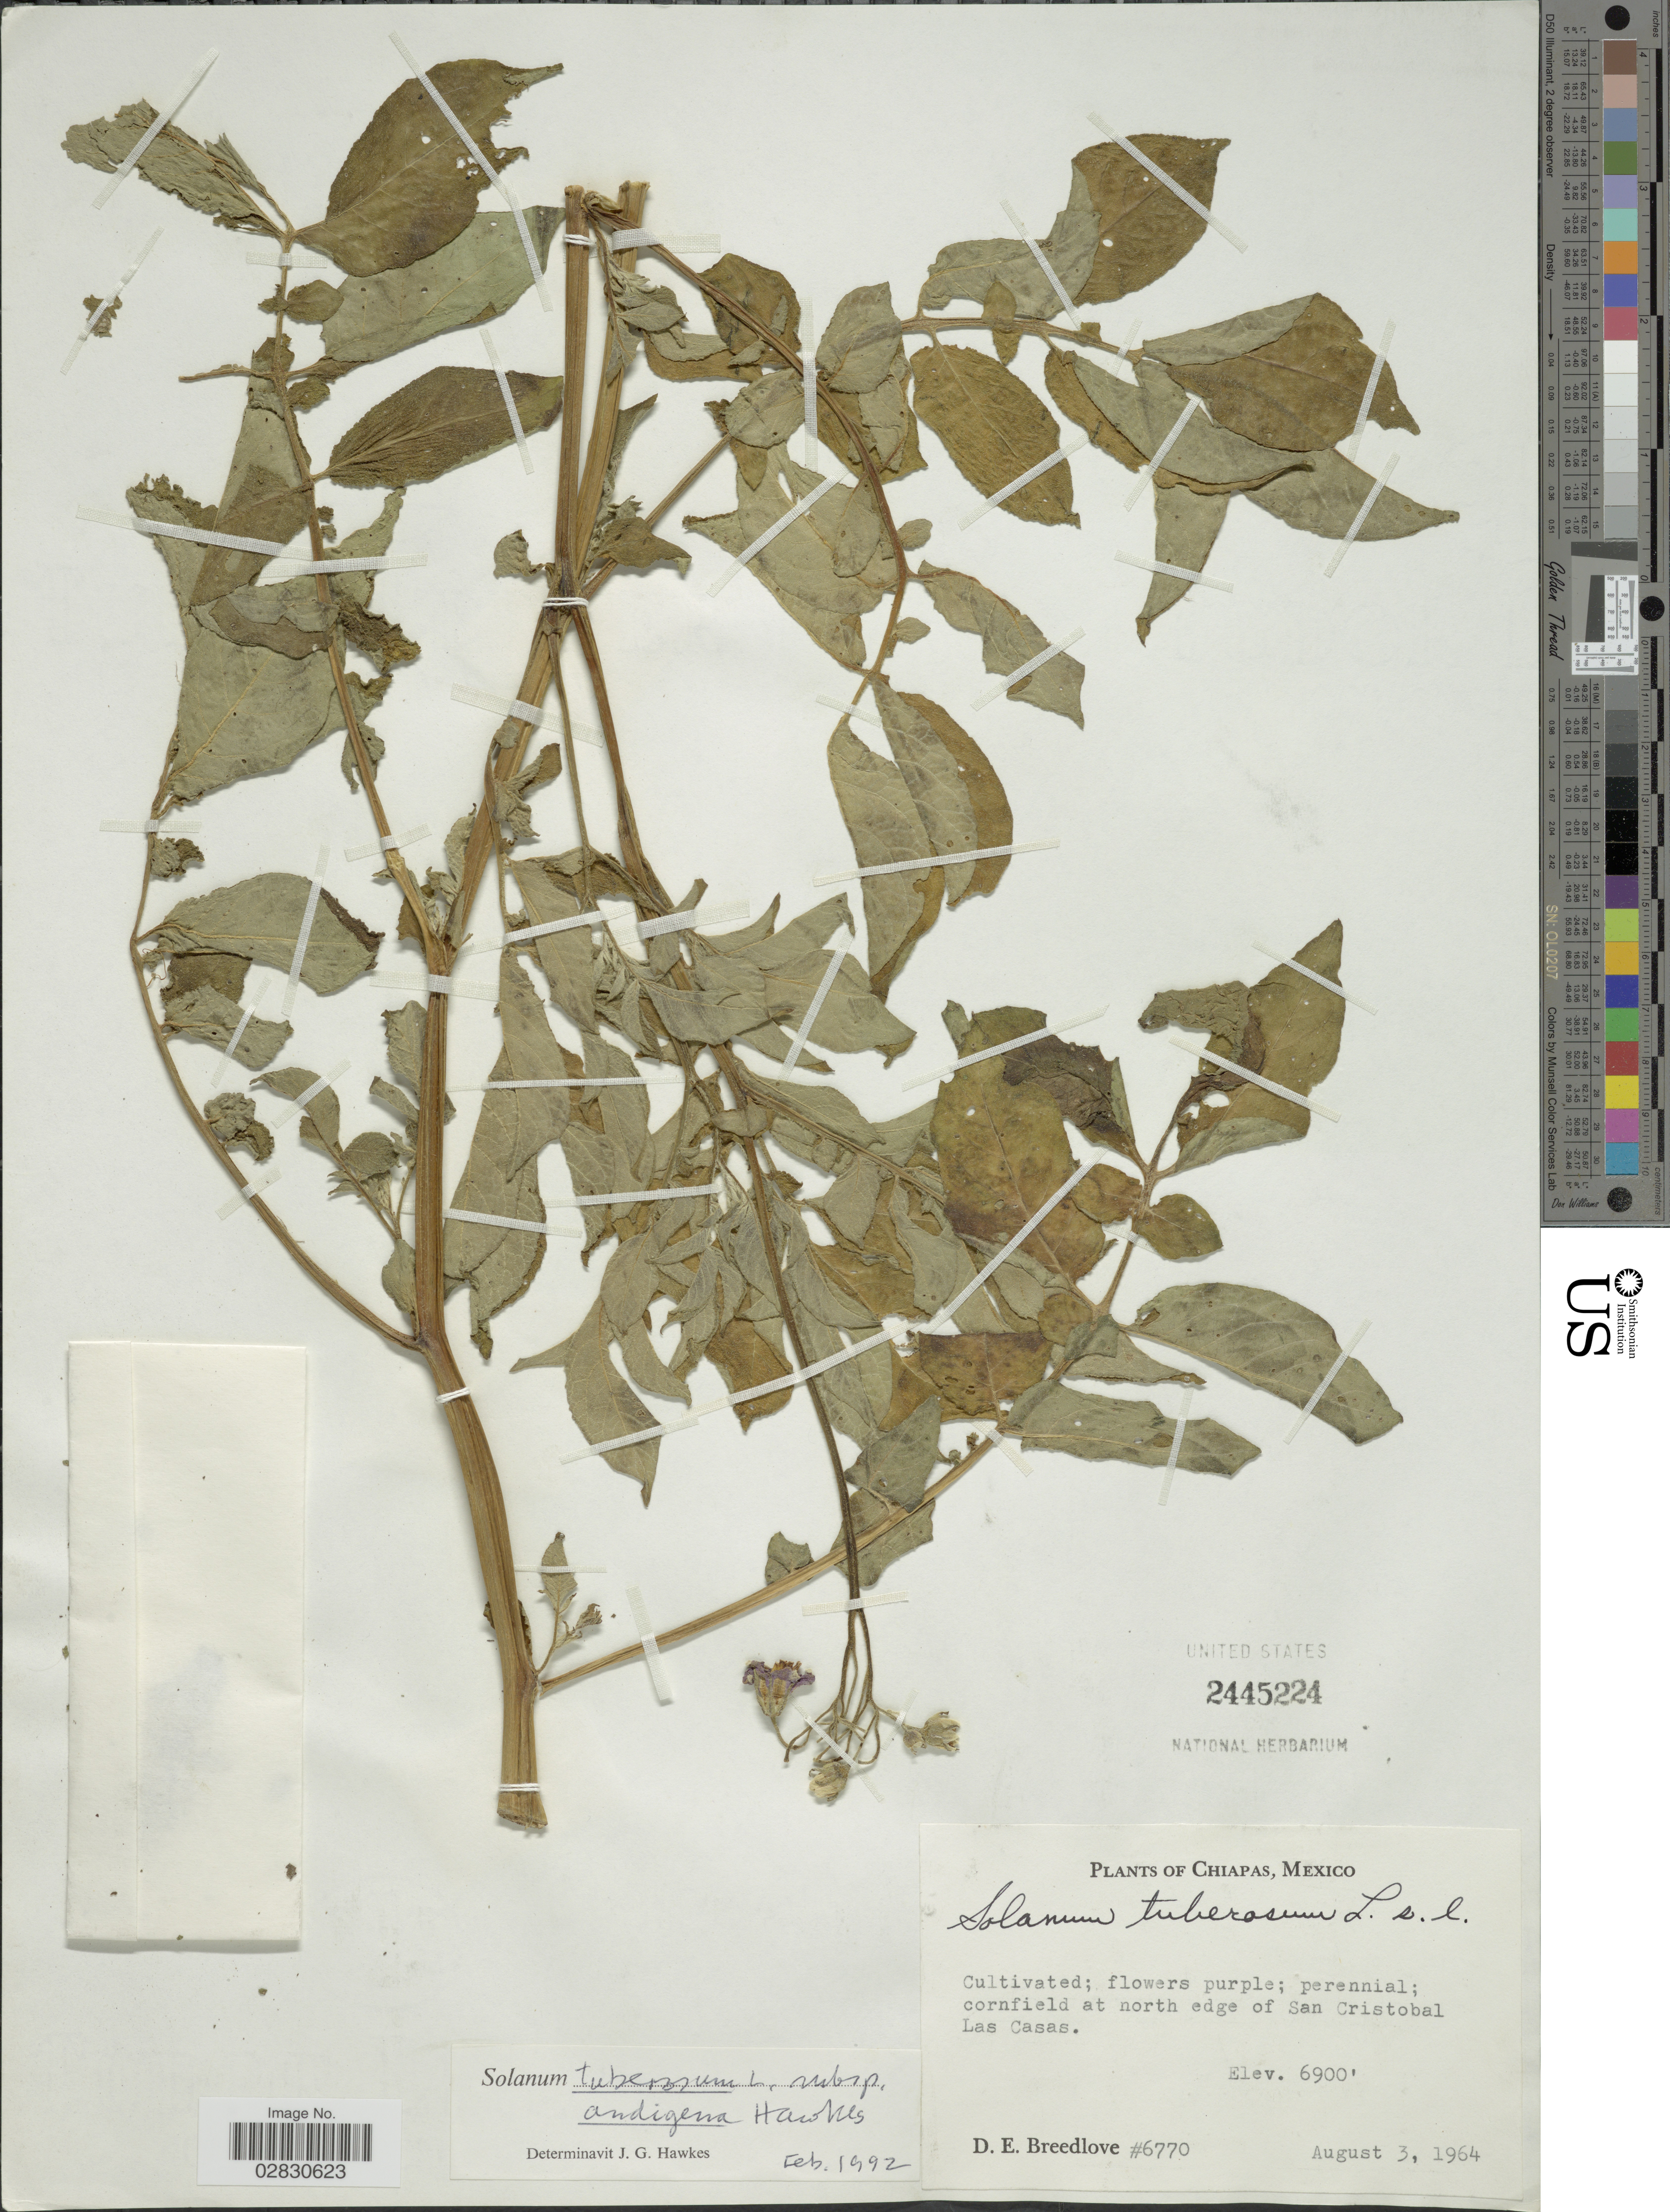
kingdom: Plantae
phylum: Tracheophyta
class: Magnoliopsida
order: Solanales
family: Solanaceae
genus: Solanum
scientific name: Solanum tuberosum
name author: L.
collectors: D. E. Breedlove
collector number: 6770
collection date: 1964-08-03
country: Mexico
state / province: Chiapas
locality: Cornfield at north edge of San Cristobal Las Casas.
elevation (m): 2103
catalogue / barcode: US 2445224